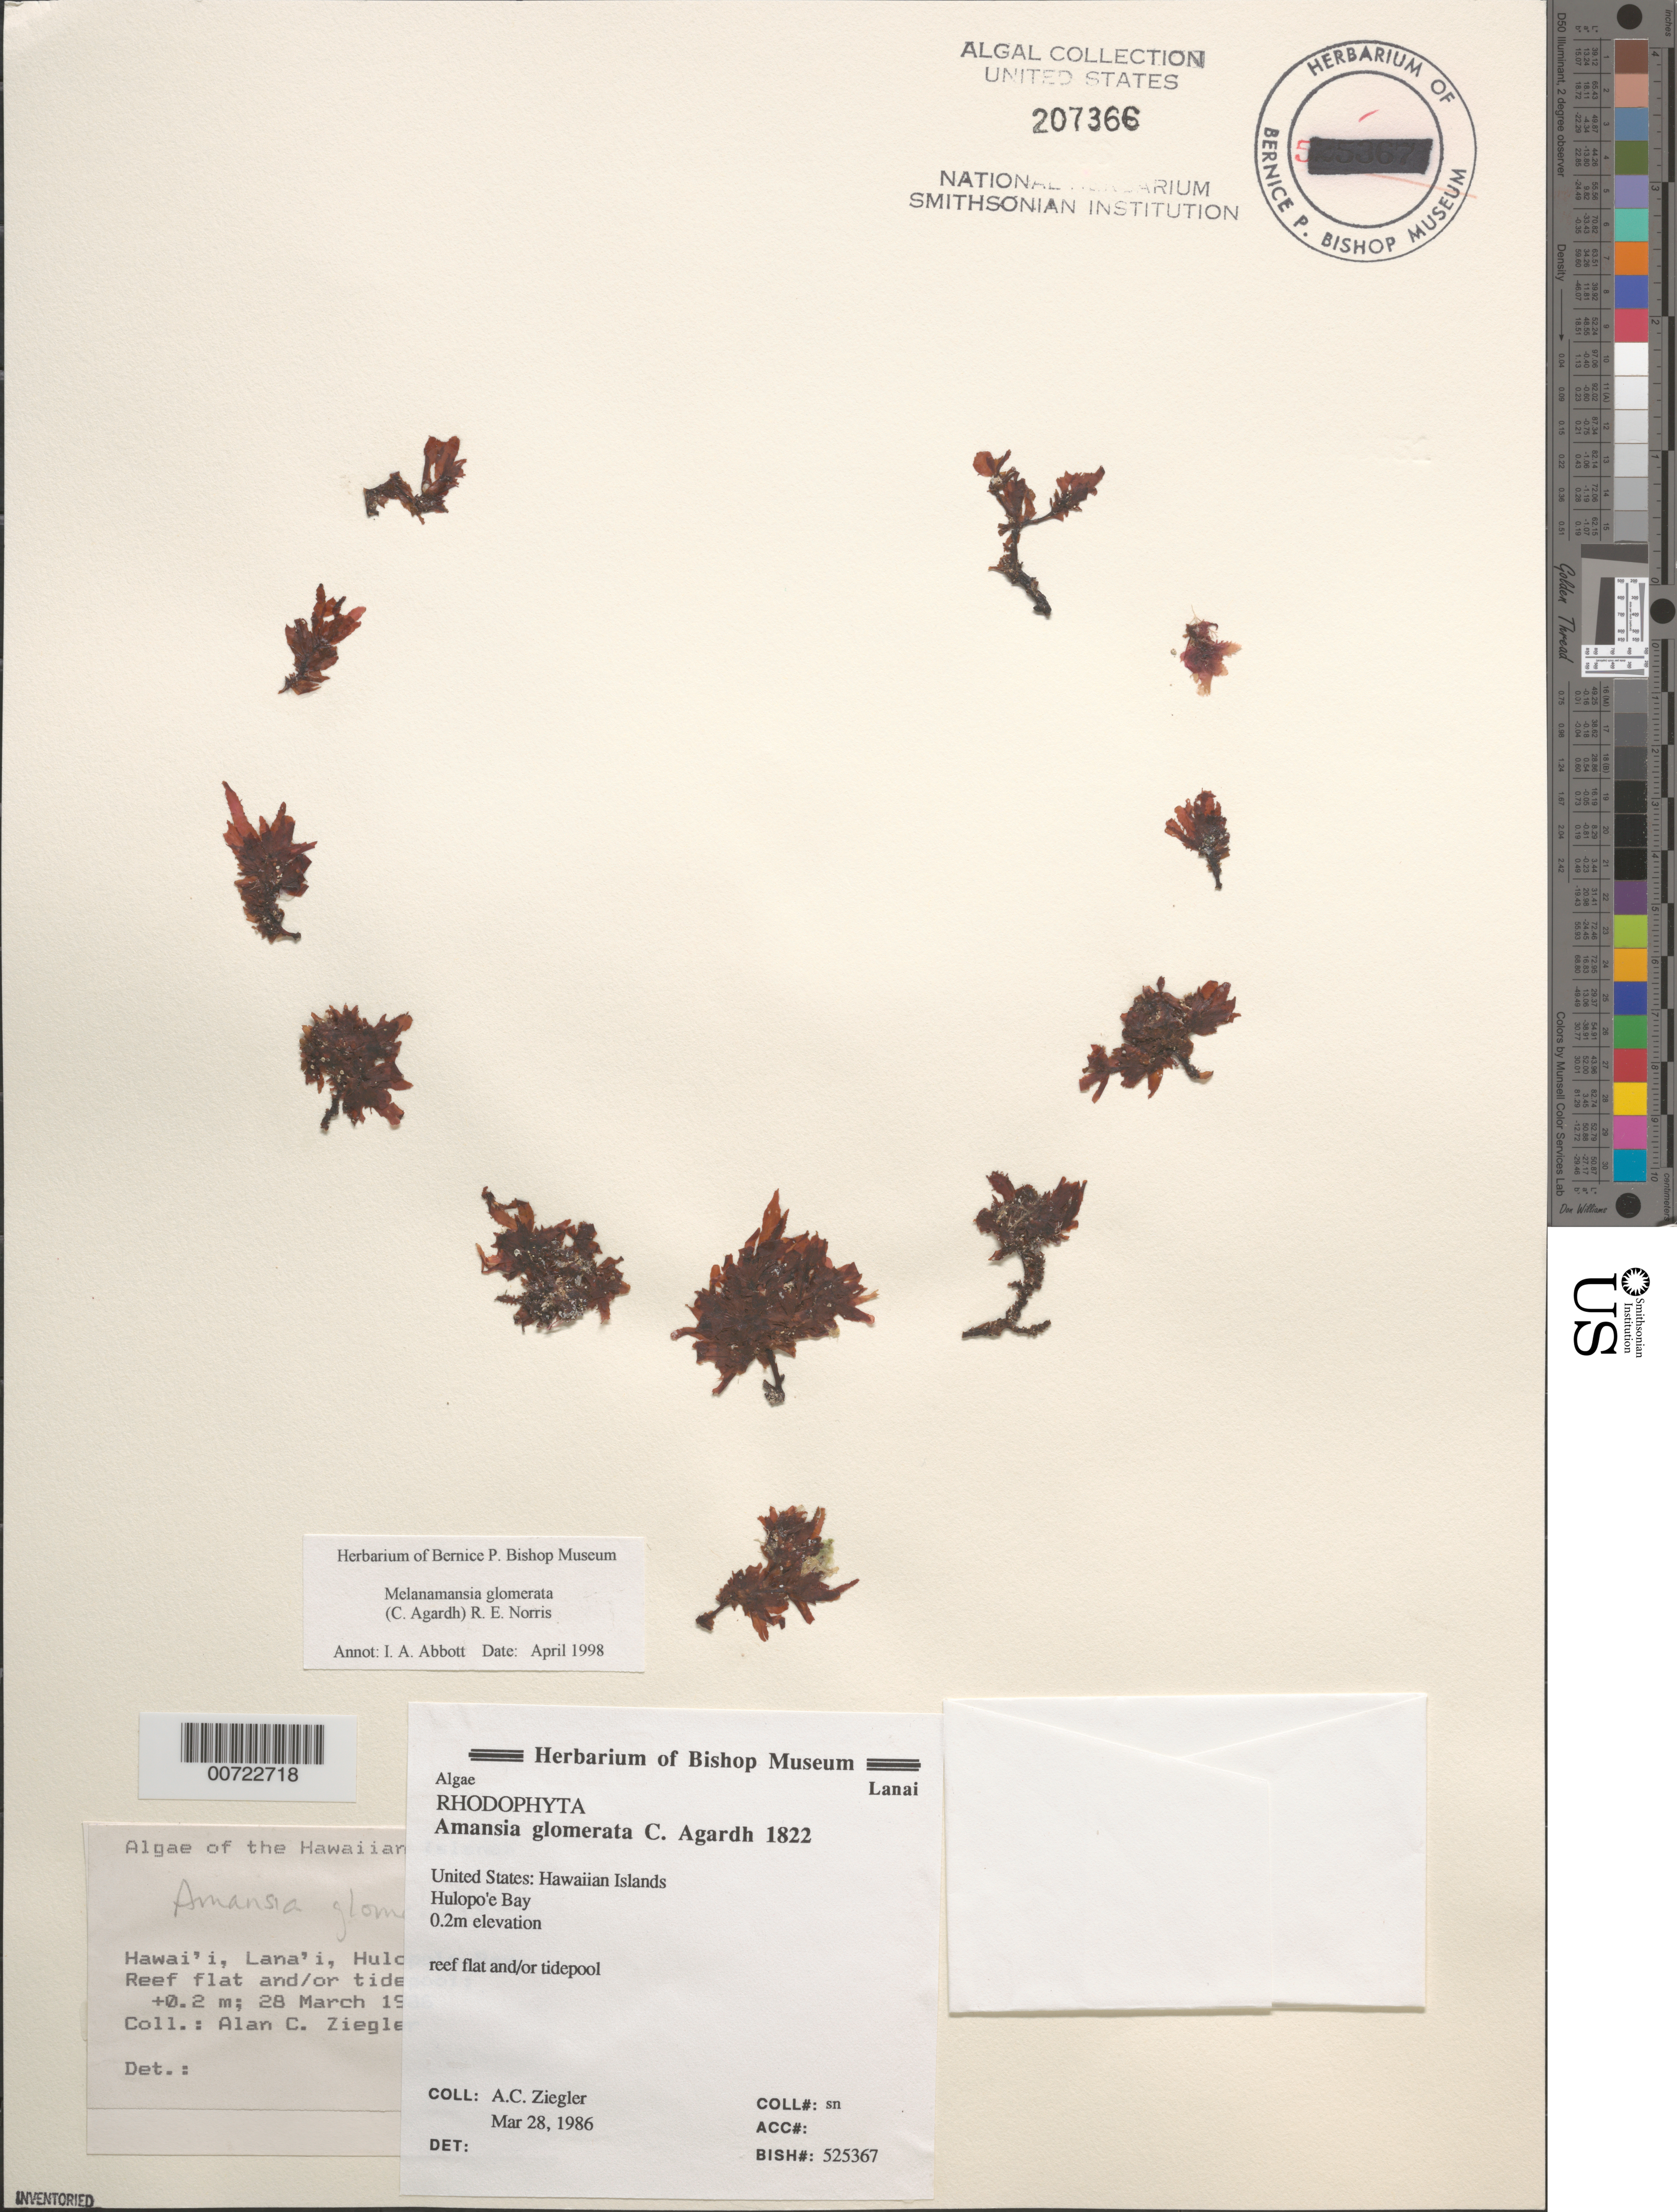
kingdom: Plantae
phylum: Rhodophyta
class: Florideophyceae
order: Ceramiales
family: Rhodomelaceae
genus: Amansia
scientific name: Amansia glomerata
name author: C. Agardh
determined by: Algae name updating Project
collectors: A. Ziegler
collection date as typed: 28 Mar 1986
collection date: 1986-03-28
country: United States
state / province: Hawaii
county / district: Maui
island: Lana'i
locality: Hulopo'e Bay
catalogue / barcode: US 207366